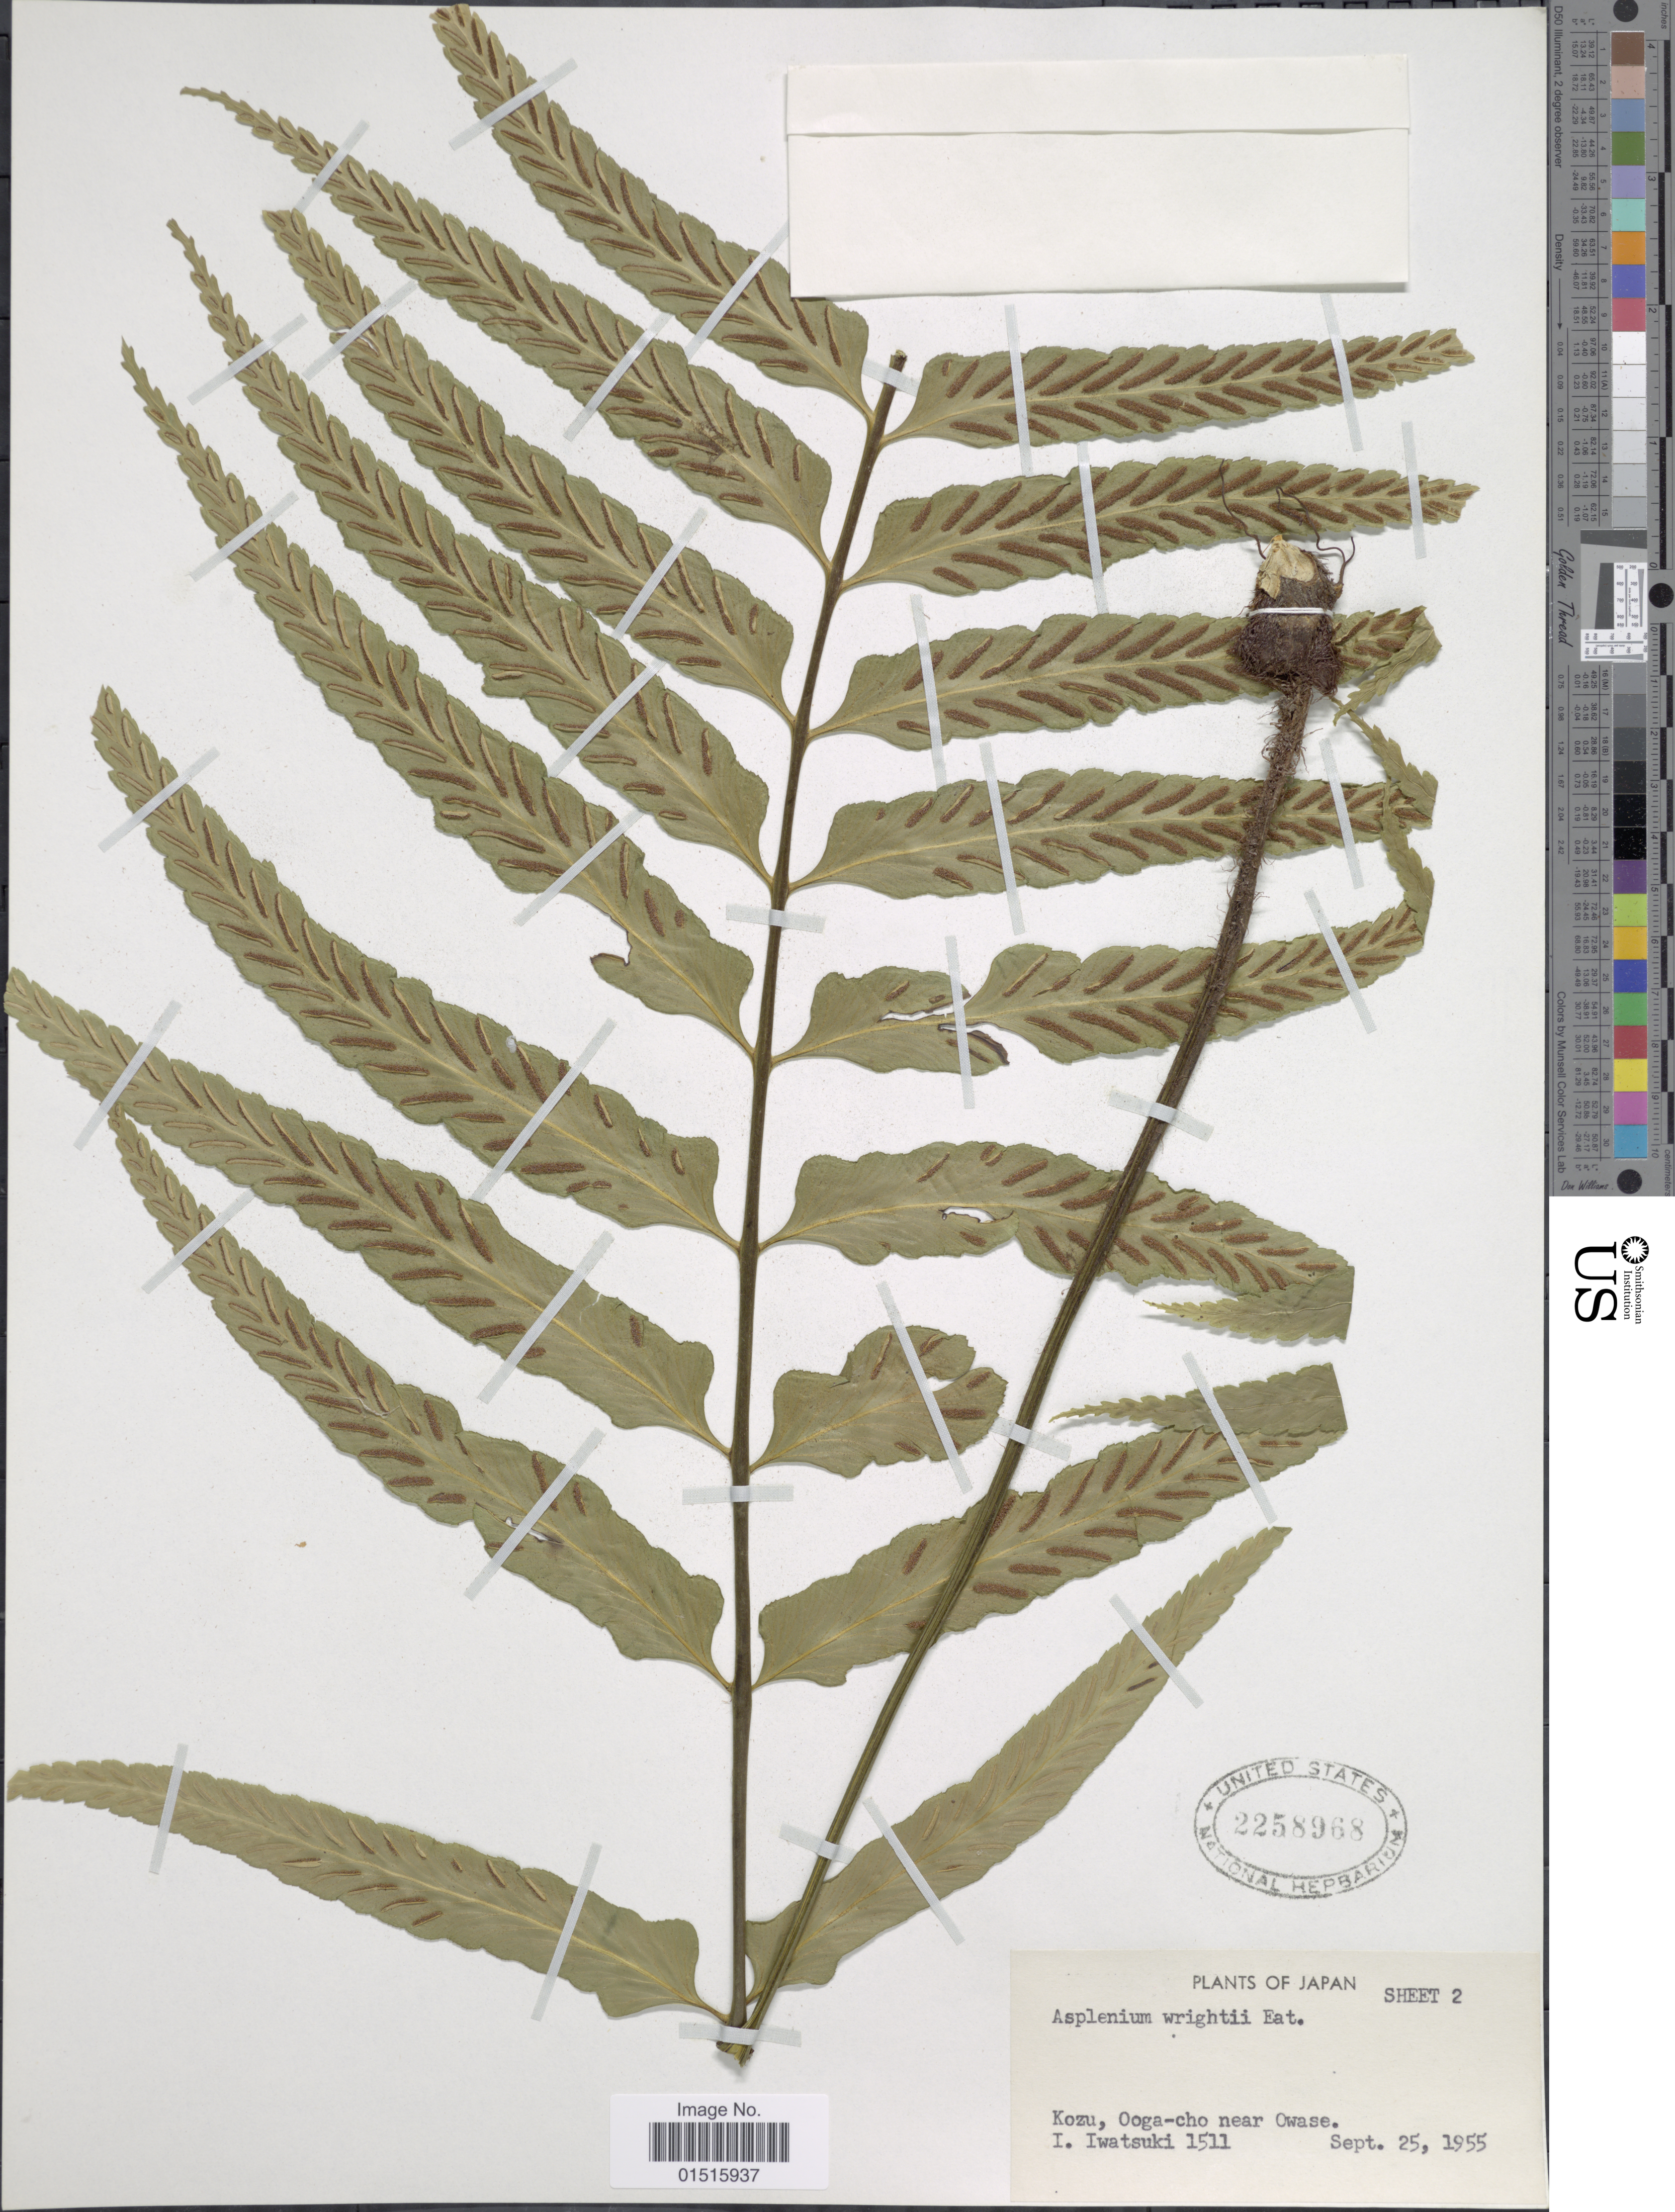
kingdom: Plantae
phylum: Tracheophyta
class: Polypodiopsida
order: Polypodiales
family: Aspleniaceae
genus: Asplenium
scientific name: Asplenium wrightii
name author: D.C. Eaton ex Hook.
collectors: I. Iwatsuki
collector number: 1511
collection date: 1955-09-25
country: Japan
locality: Kozu, Ooga-cho near Owase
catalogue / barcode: US 2258968